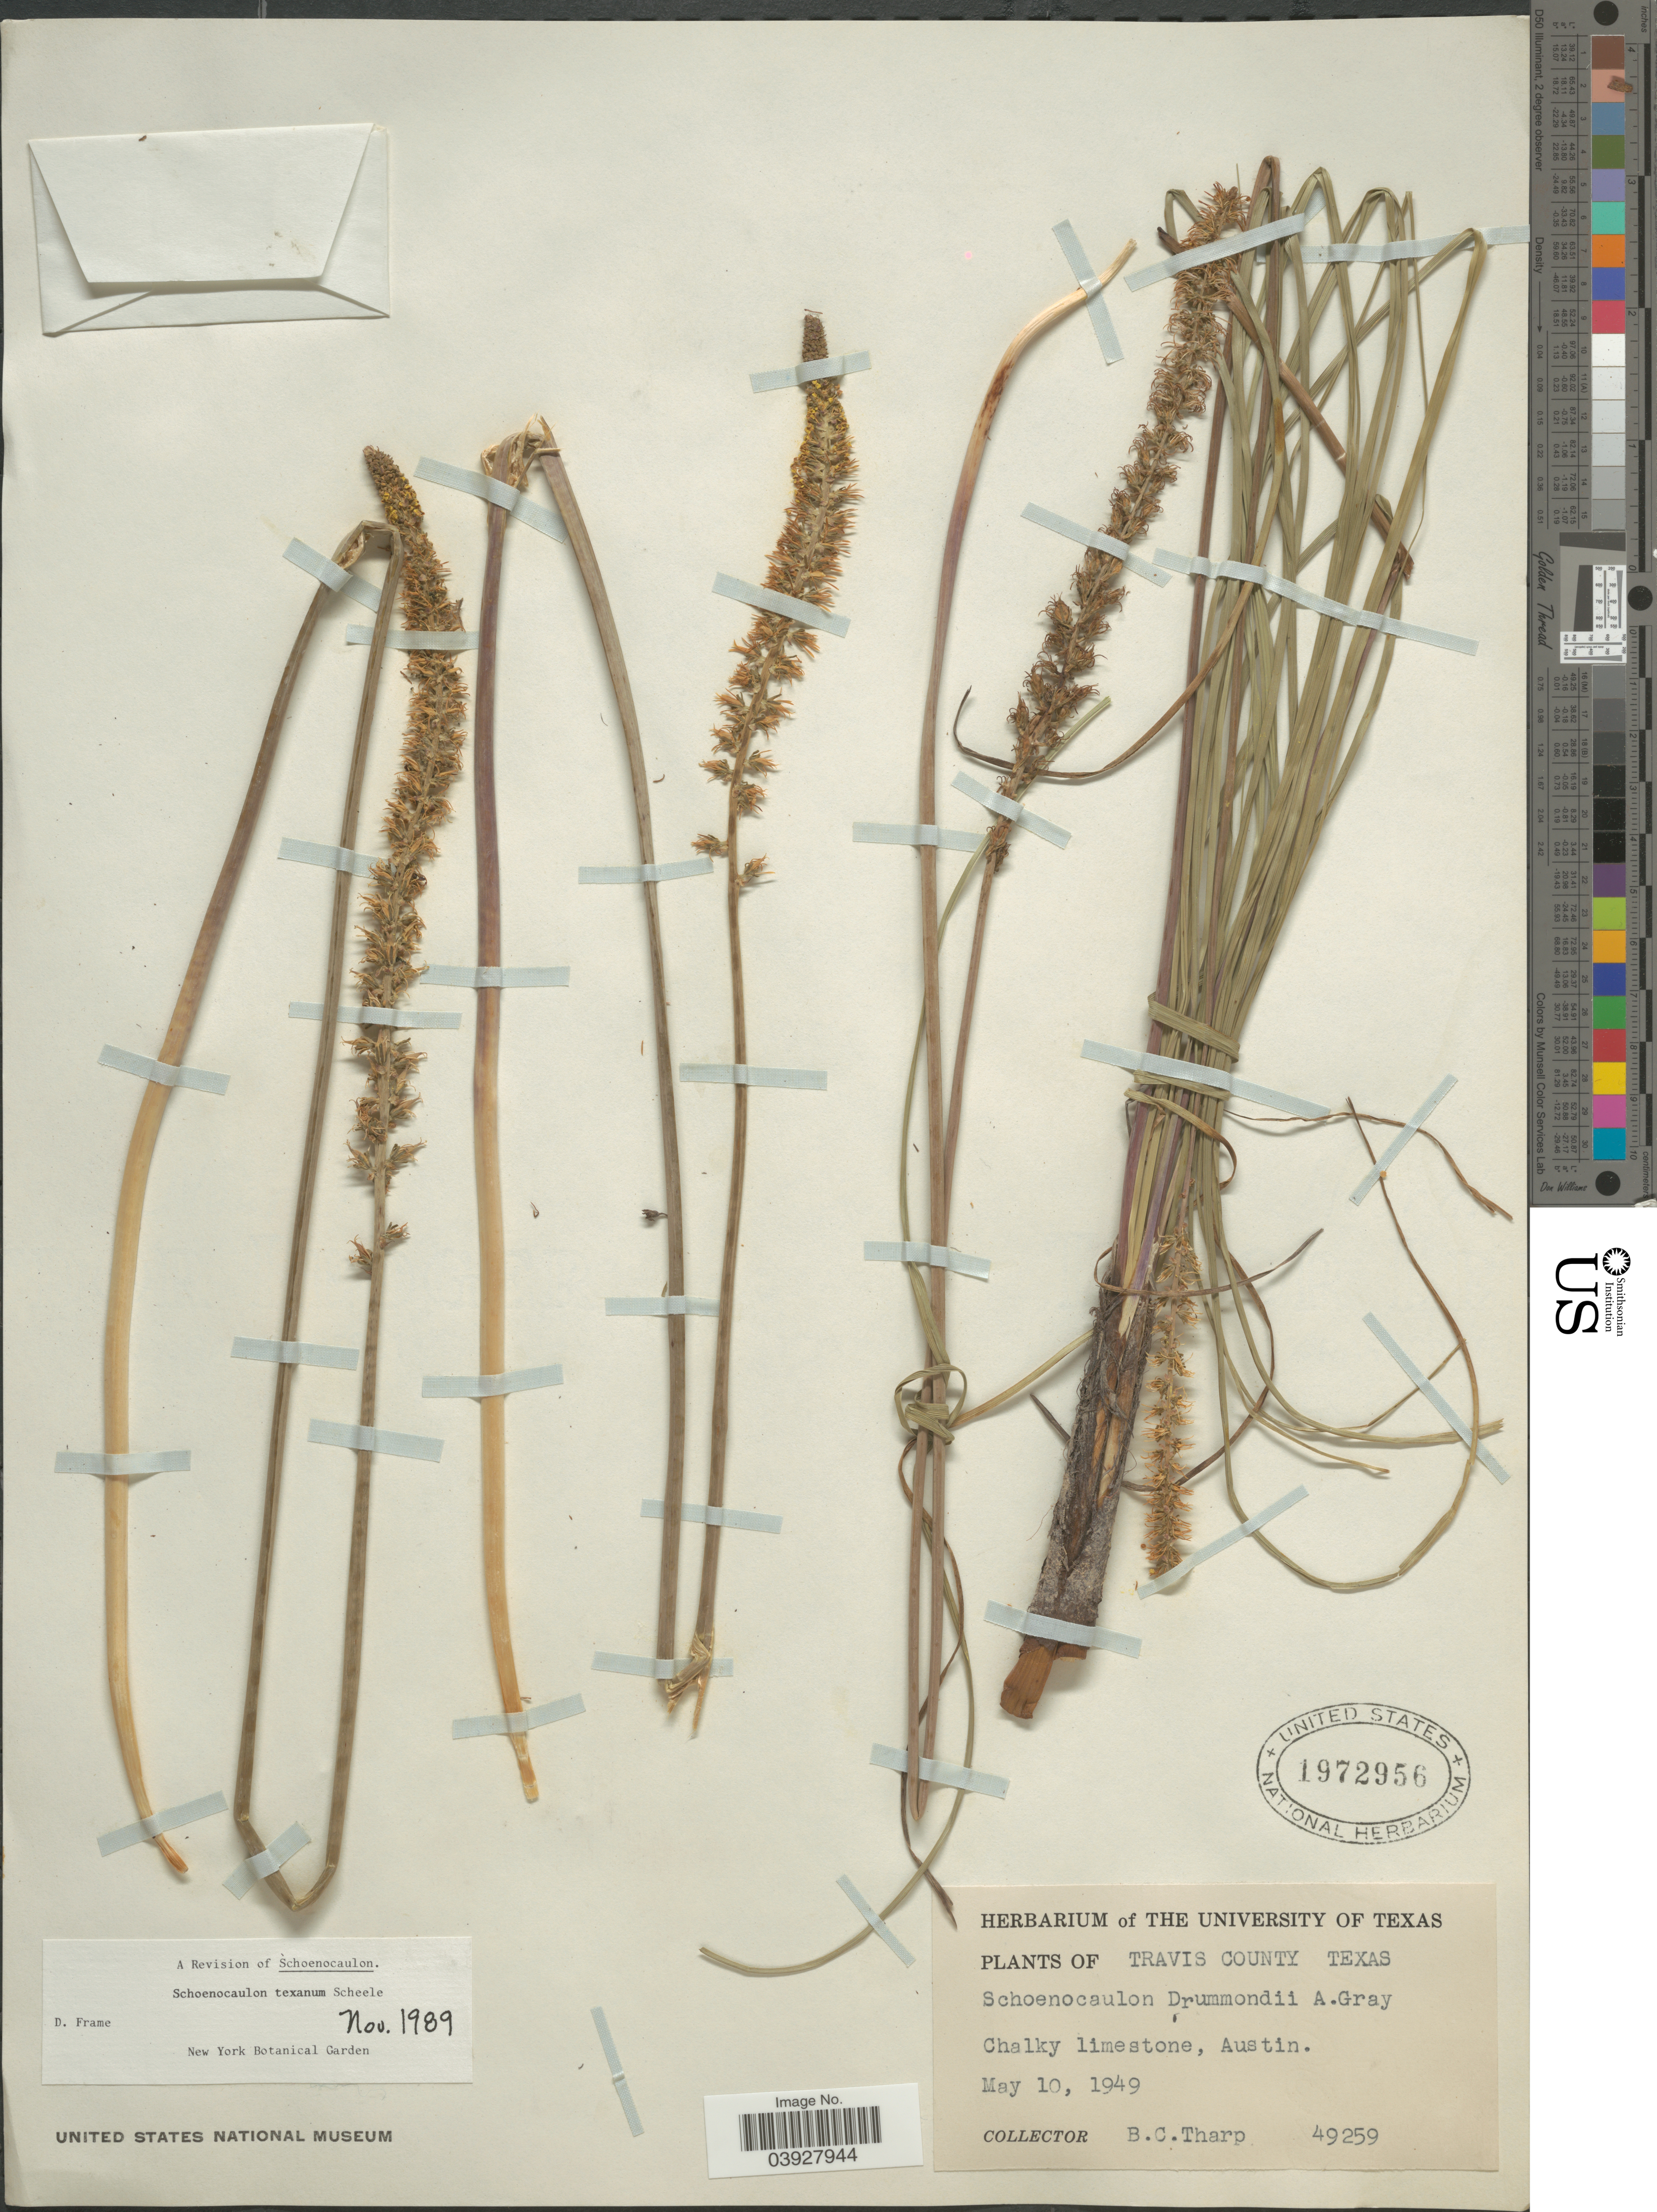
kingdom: Plantae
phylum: Tracheophyta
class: Liliopsida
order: Liliales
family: Melanthiaceae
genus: Schoenocaulon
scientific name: Schoenocaulon texanum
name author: Scheele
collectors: B. C. Tharp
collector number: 49259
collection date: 1949-05-10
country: United States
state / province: Texas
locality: Travis County. Austin.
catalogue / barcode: US 1972956